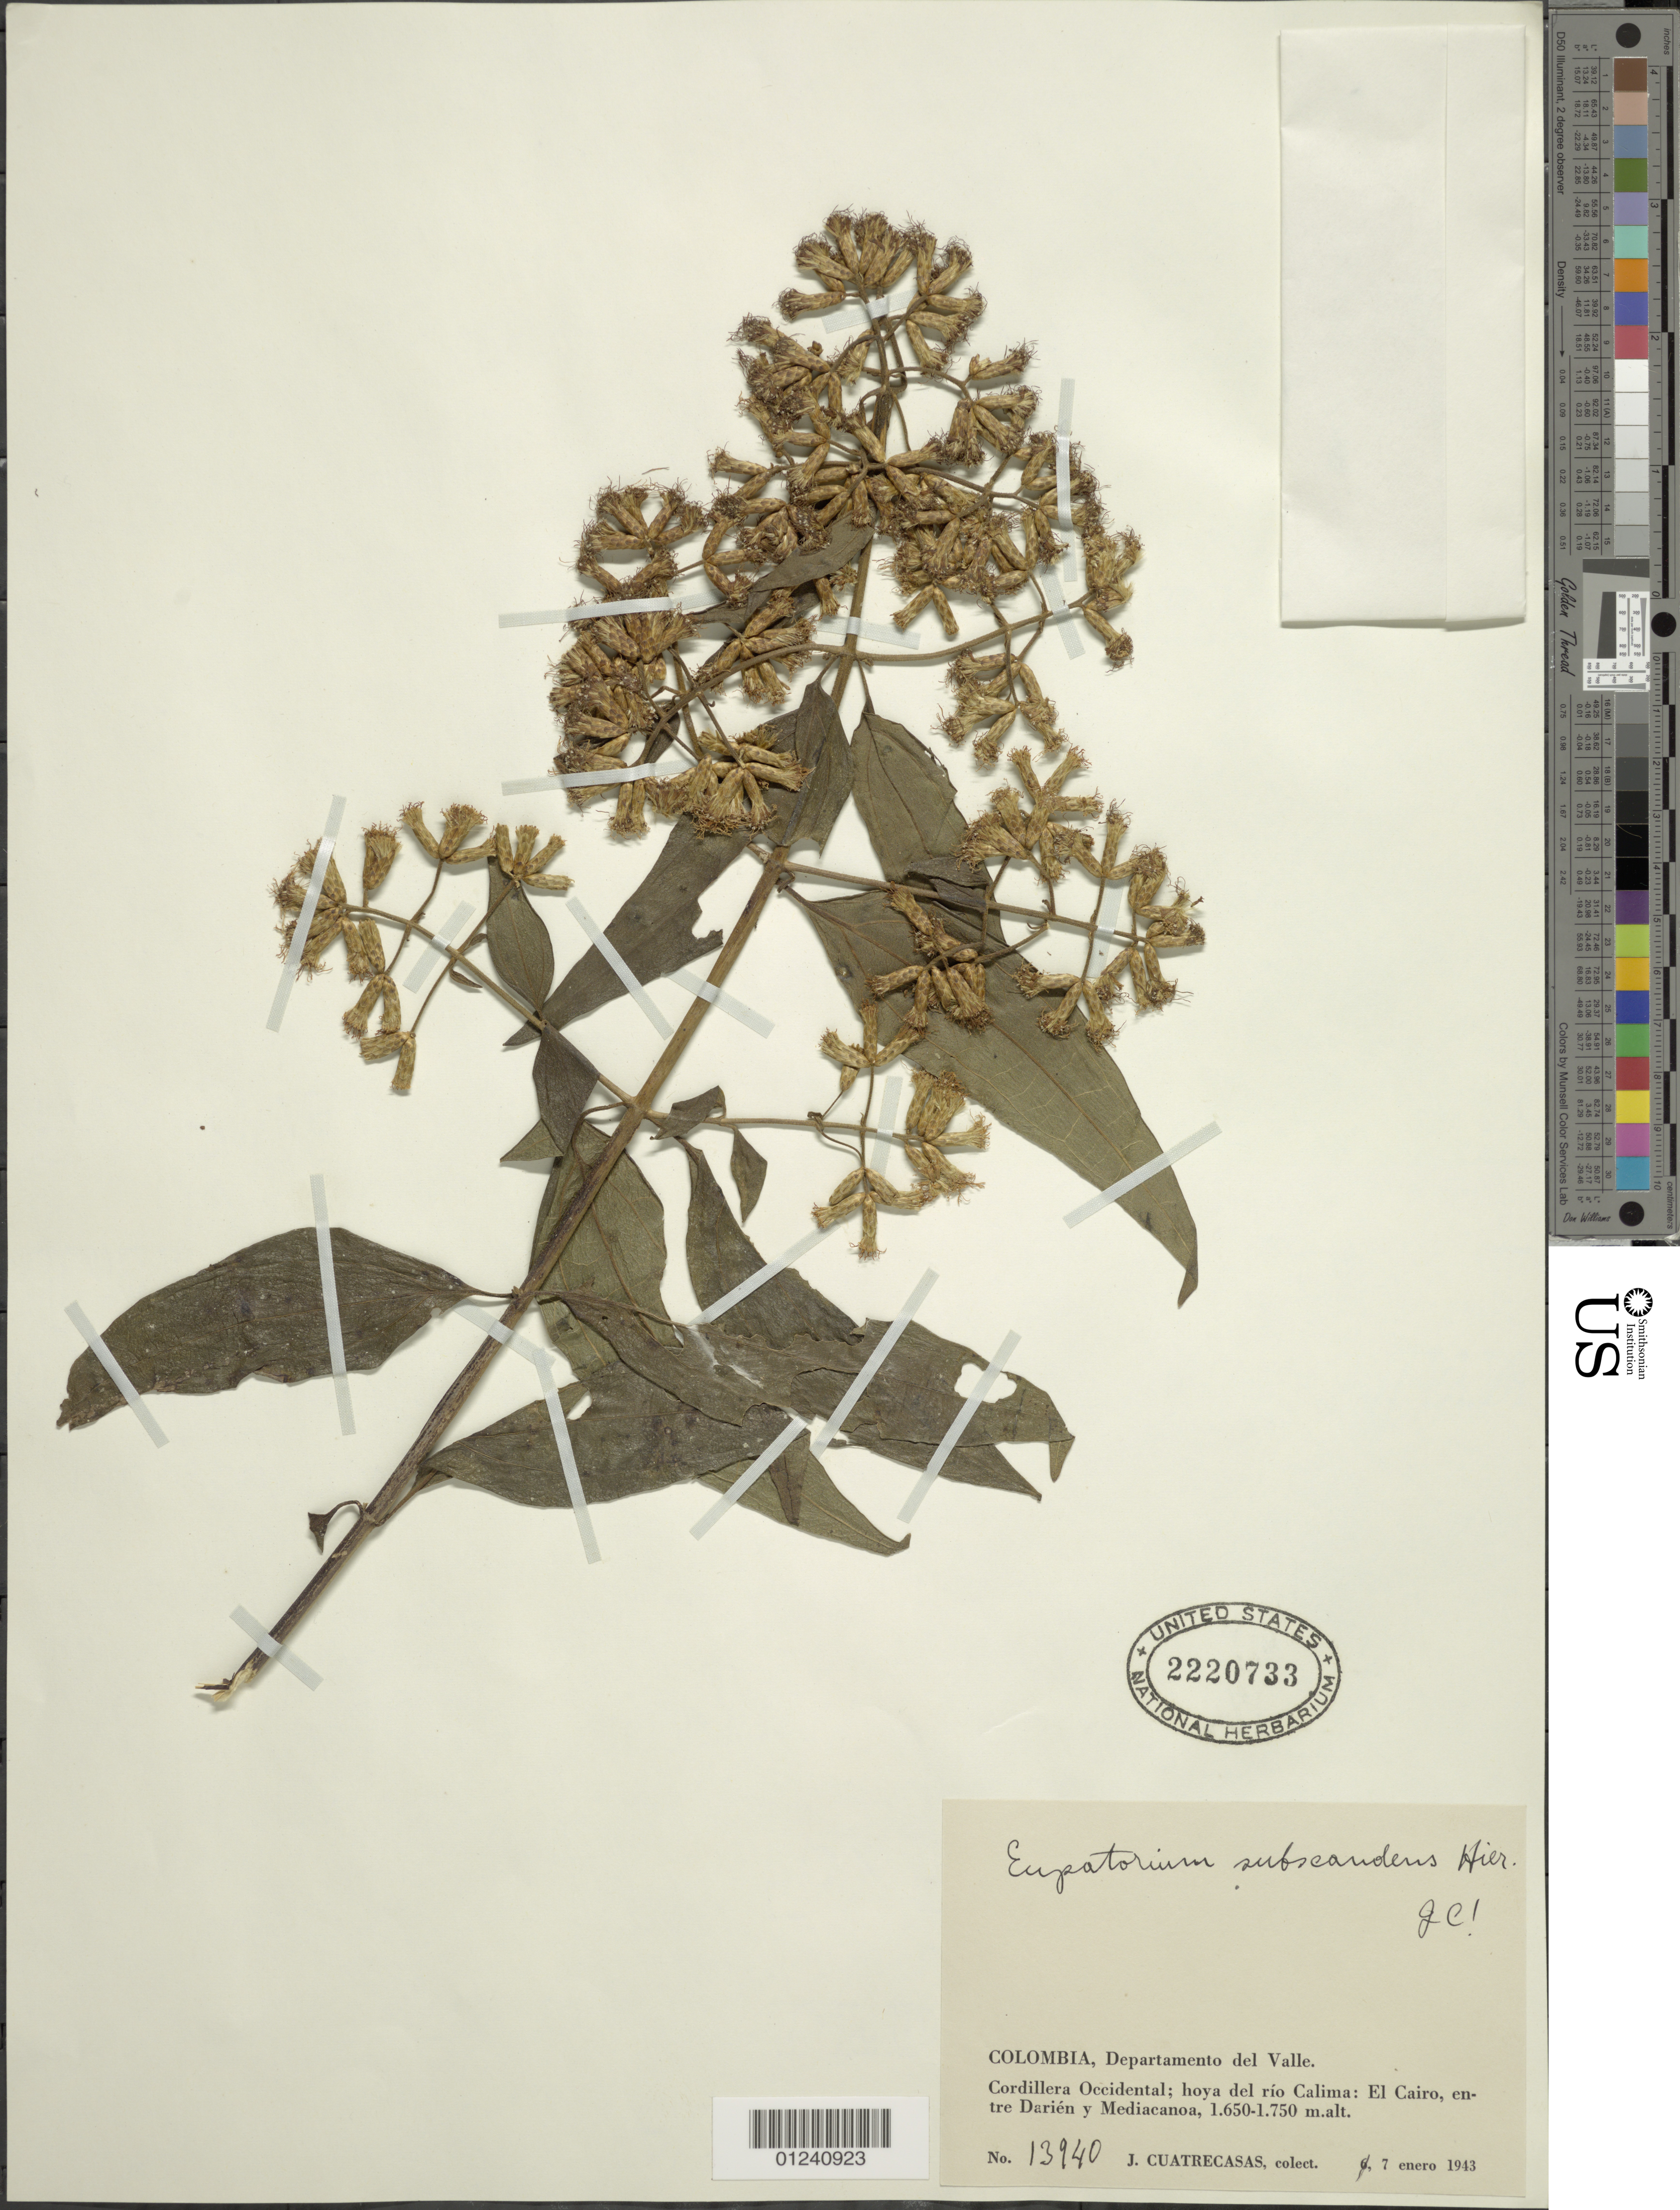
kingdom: Plantae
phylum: Tracheophyta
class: Magnoliopsida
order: Asterales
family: Asteraceae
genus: Chromolaena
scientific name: Chromolaena subscandens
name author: (Hieron.) R.M. King & H. Rob.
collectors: J. Cuatrecasas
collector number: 13940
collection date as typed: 07 Jan 1943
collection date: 1943-01-07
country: Colombia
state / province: Valle del Cauca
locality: Cordillera Occidental; Hoya del Rio Calima; el Cairo, between Darien and mediaCañoa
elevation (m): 1650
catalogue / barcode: US 2220733